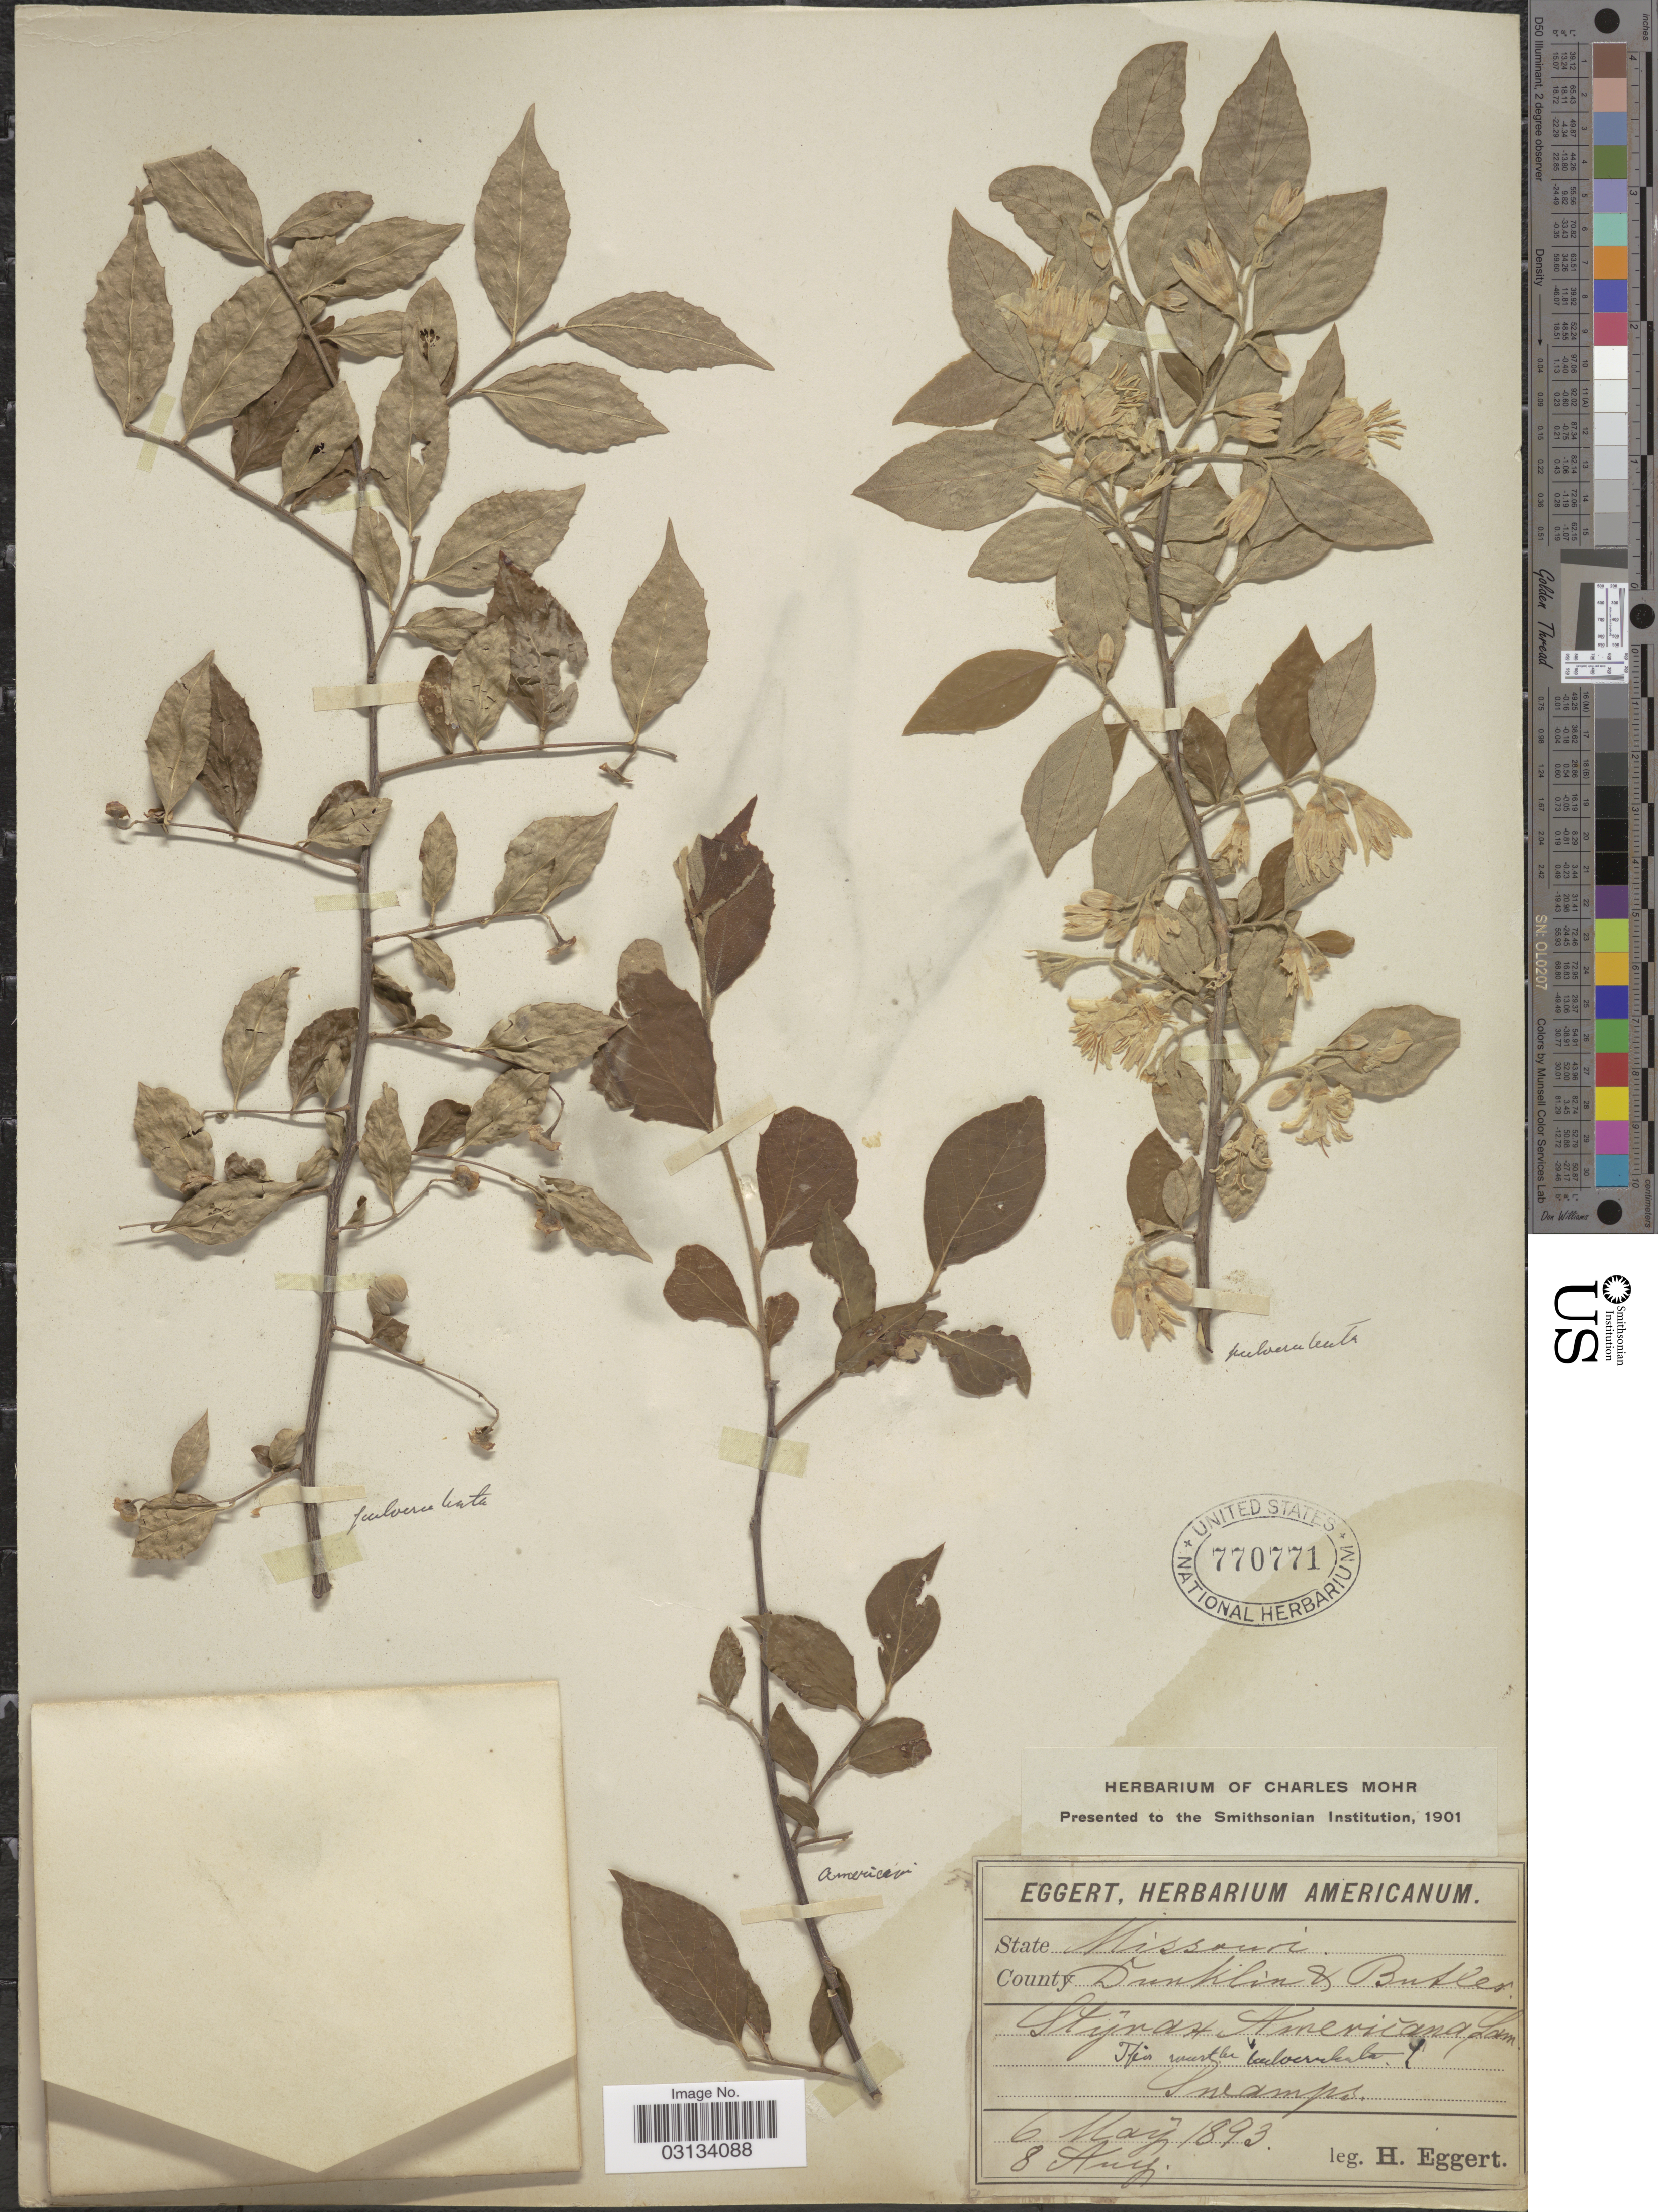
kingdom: Plantae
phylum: Tracheophyta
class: Magnoliopsida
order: Ericales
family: Styracaceae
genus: Styrax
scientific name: Styrax americanus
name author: Lam.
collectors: H. Eggert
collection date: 1893-05-06/1893-08-08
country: United States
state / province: Missouri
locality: County Dunklin & Butler.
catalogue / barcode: US 770771